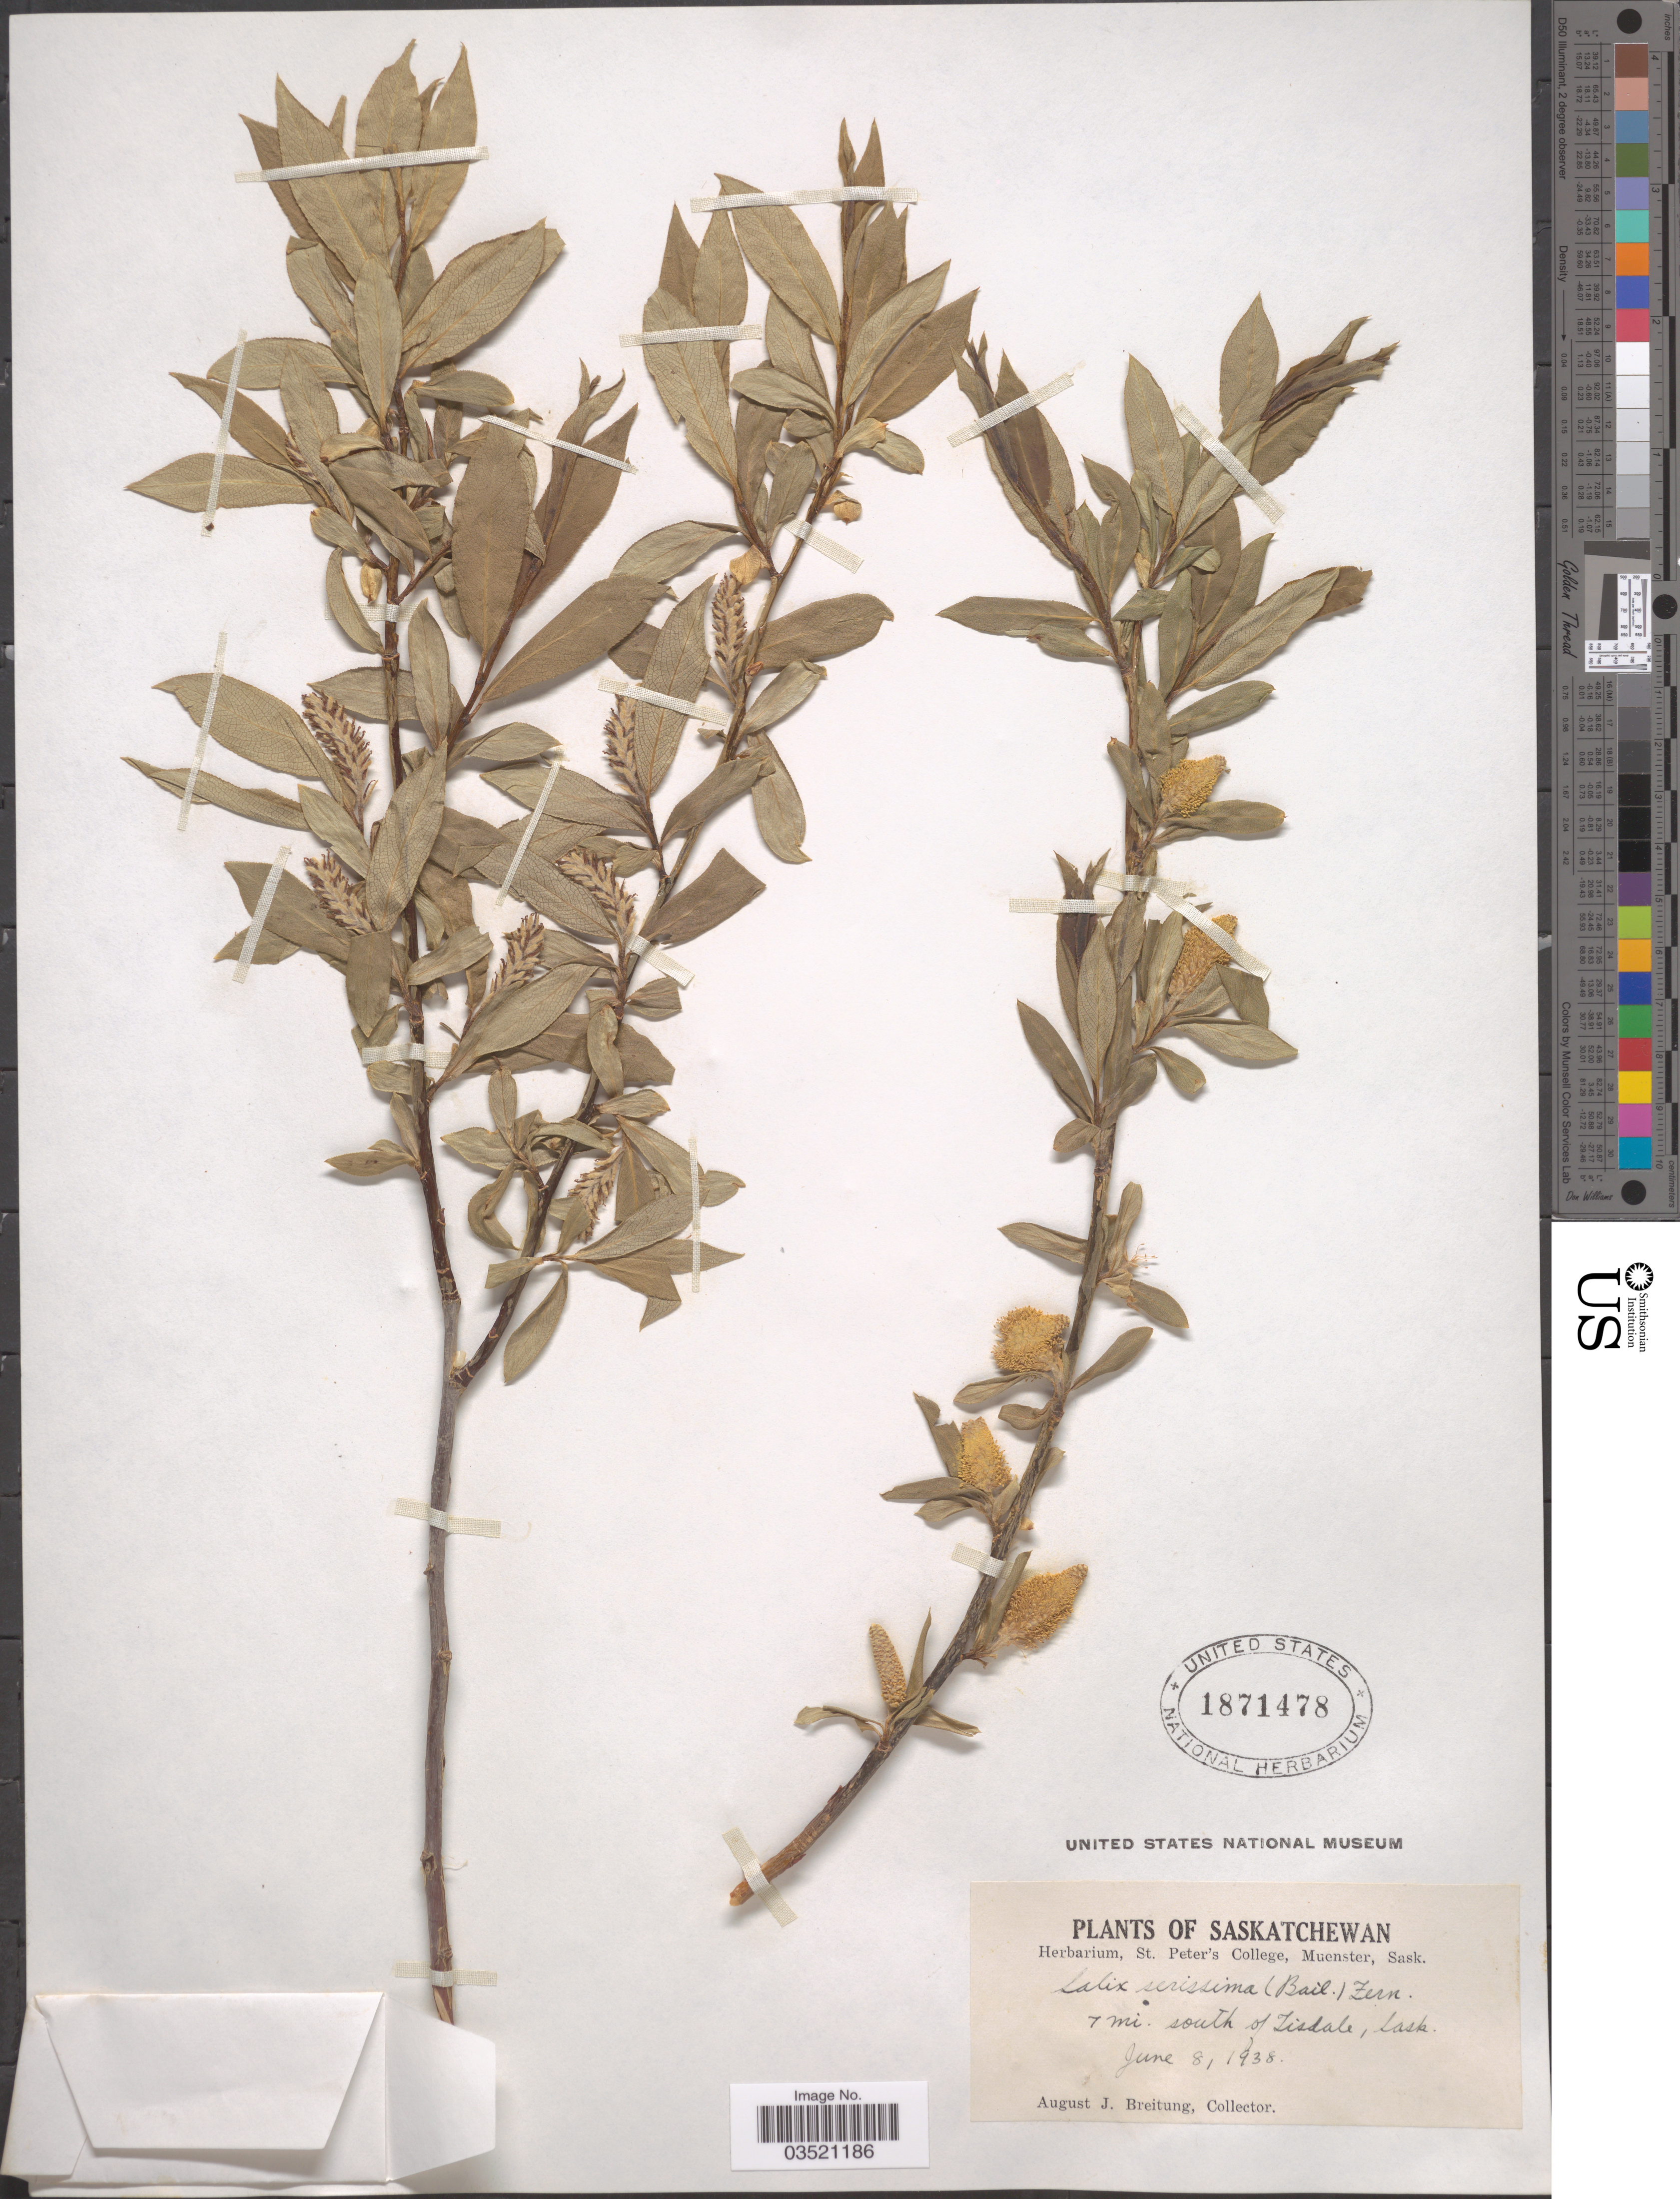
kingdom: Plantae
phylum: Tracheophyta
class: Magnoliopsida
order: Malpighiales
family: Salicaceae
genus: Salix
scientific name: Salix serissima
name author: (L.H. Bailey) Fernald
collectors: A. Breitung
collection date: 1938-06-08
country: Canada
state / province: Saskatchewan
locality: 7 mi. south of Tisdale.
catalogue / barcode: US 1871478